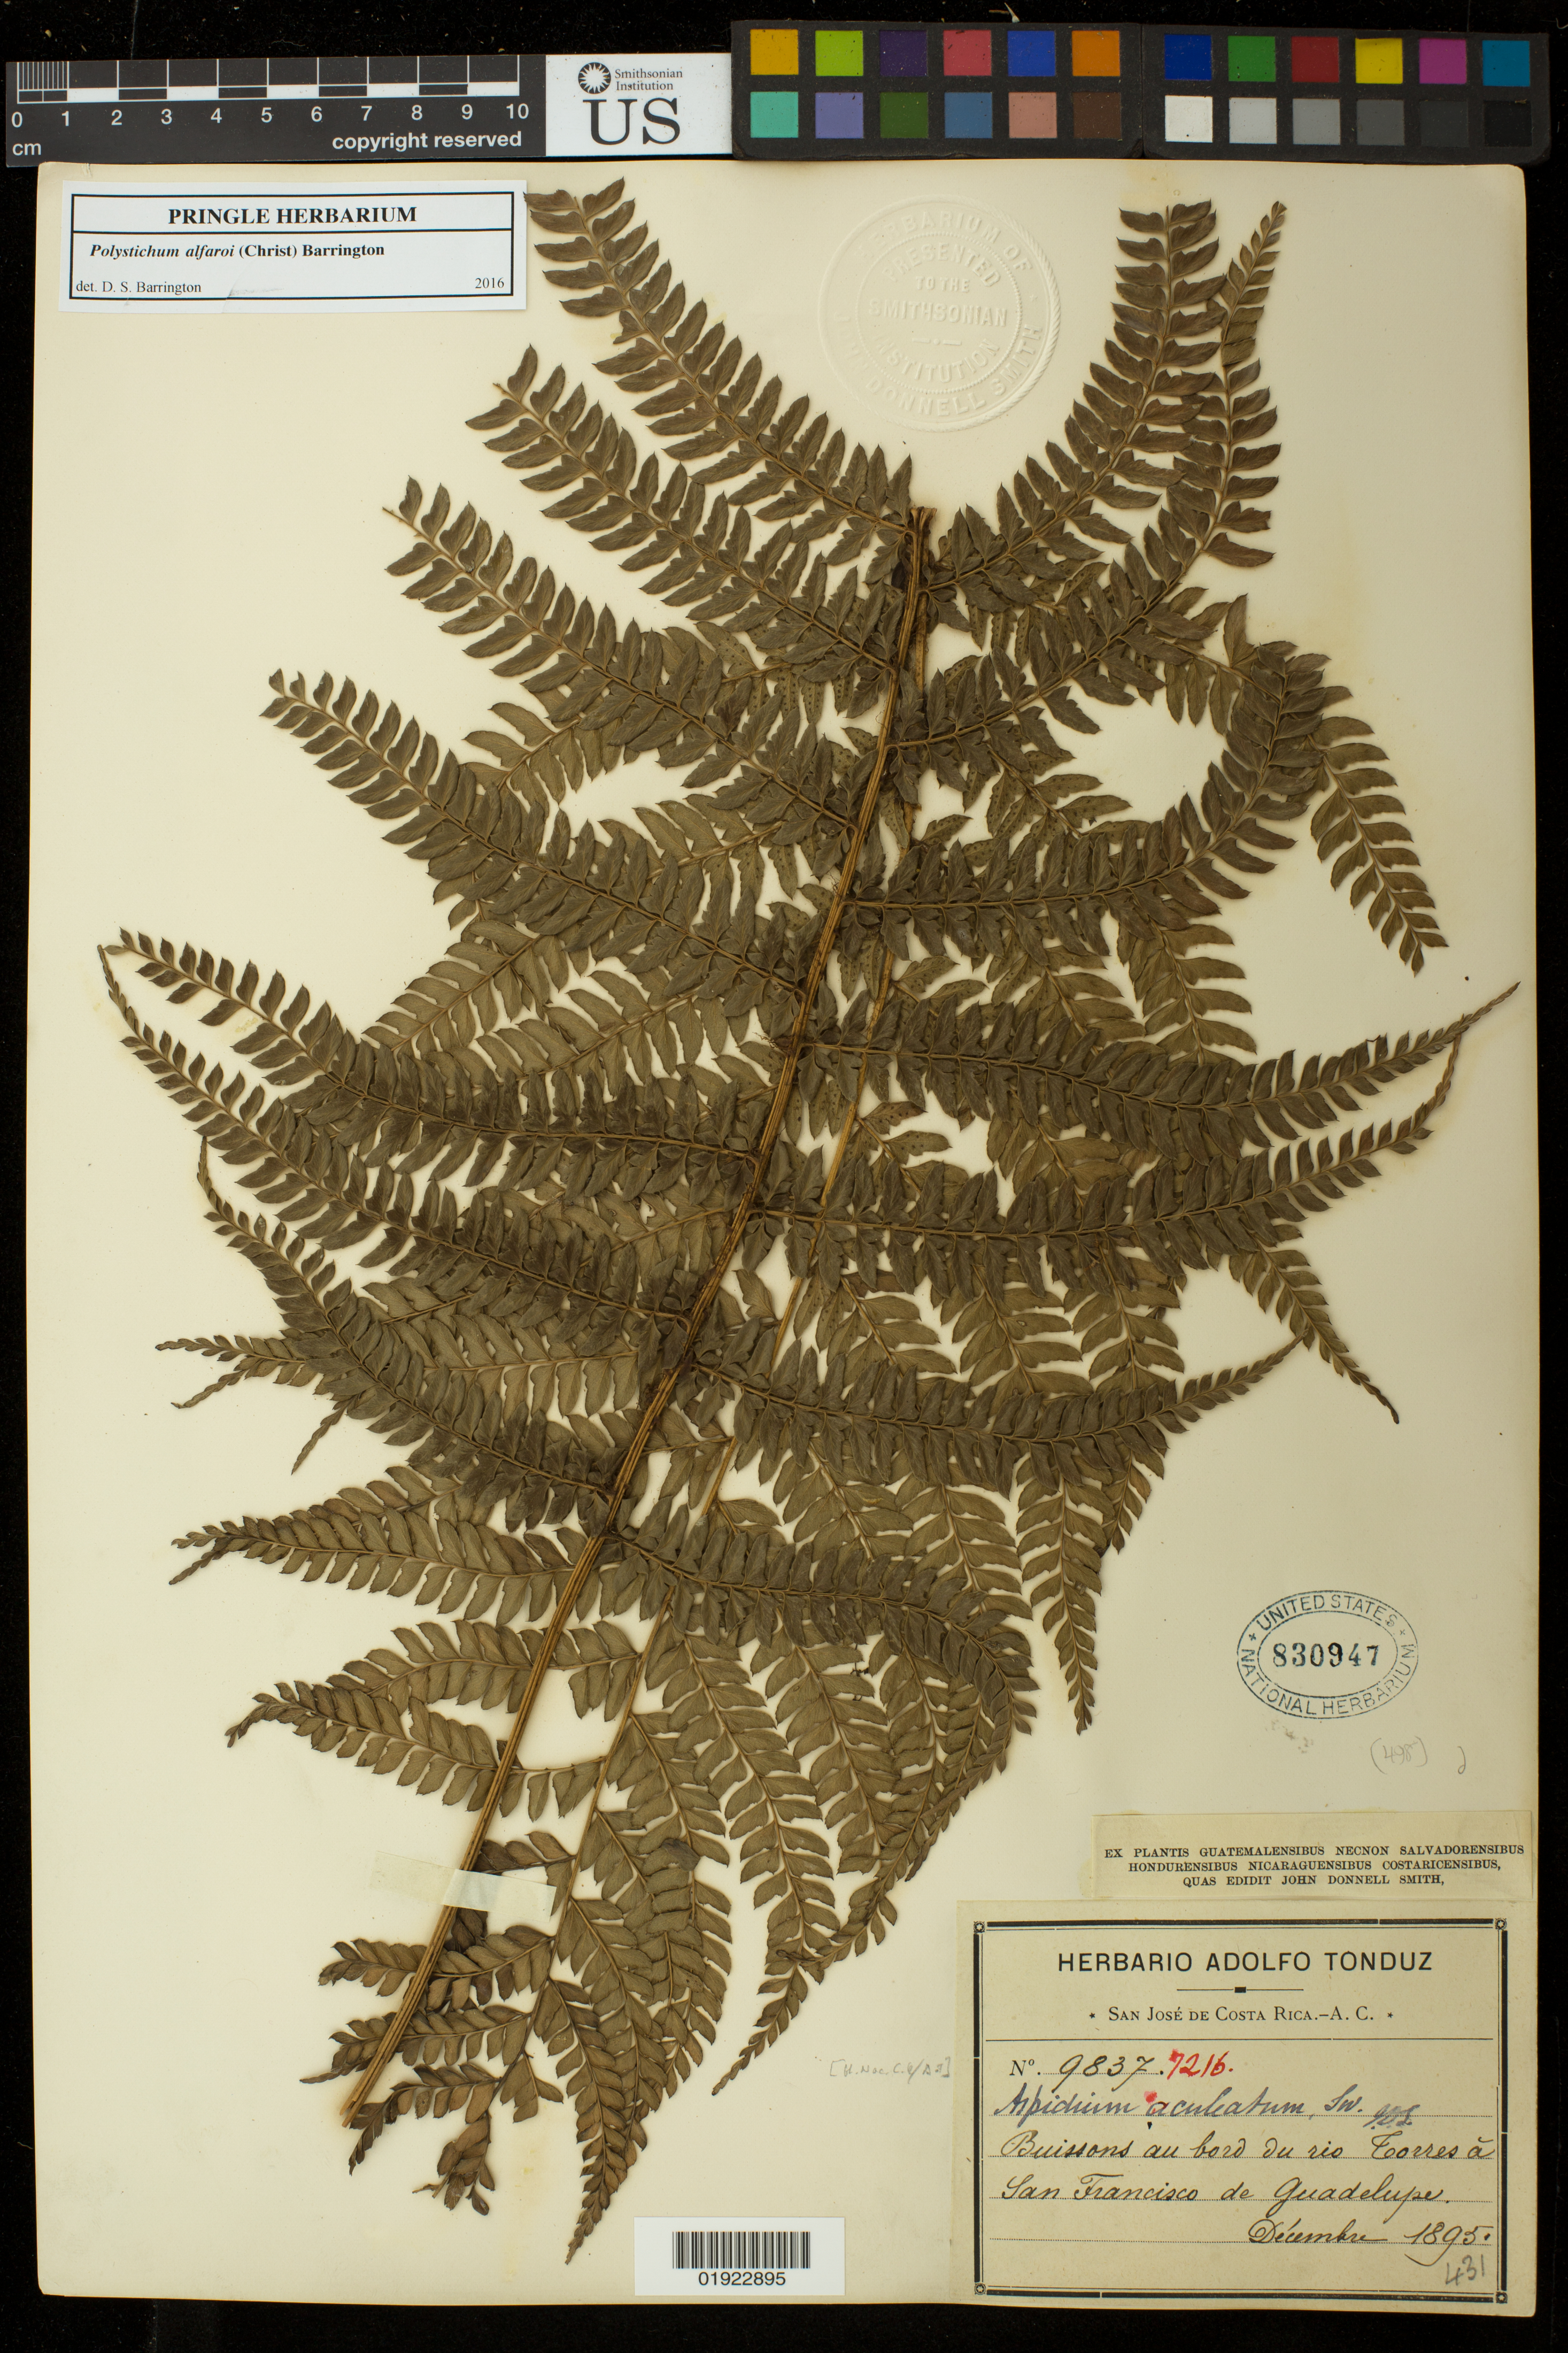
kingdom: Plantae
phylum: Tracheophyta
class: Polypodiopsida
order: Polypodiales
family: Tectariaceae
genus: Aspidium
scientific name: Aspidium aculeatum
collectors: ex Herb. Adolfo Tonduz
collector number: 9837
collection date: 1895-12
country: Costa Rica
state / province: San José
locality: Buissons au bord du rio Corres a San Francisco de Guadelupe.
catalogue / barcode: US 830947